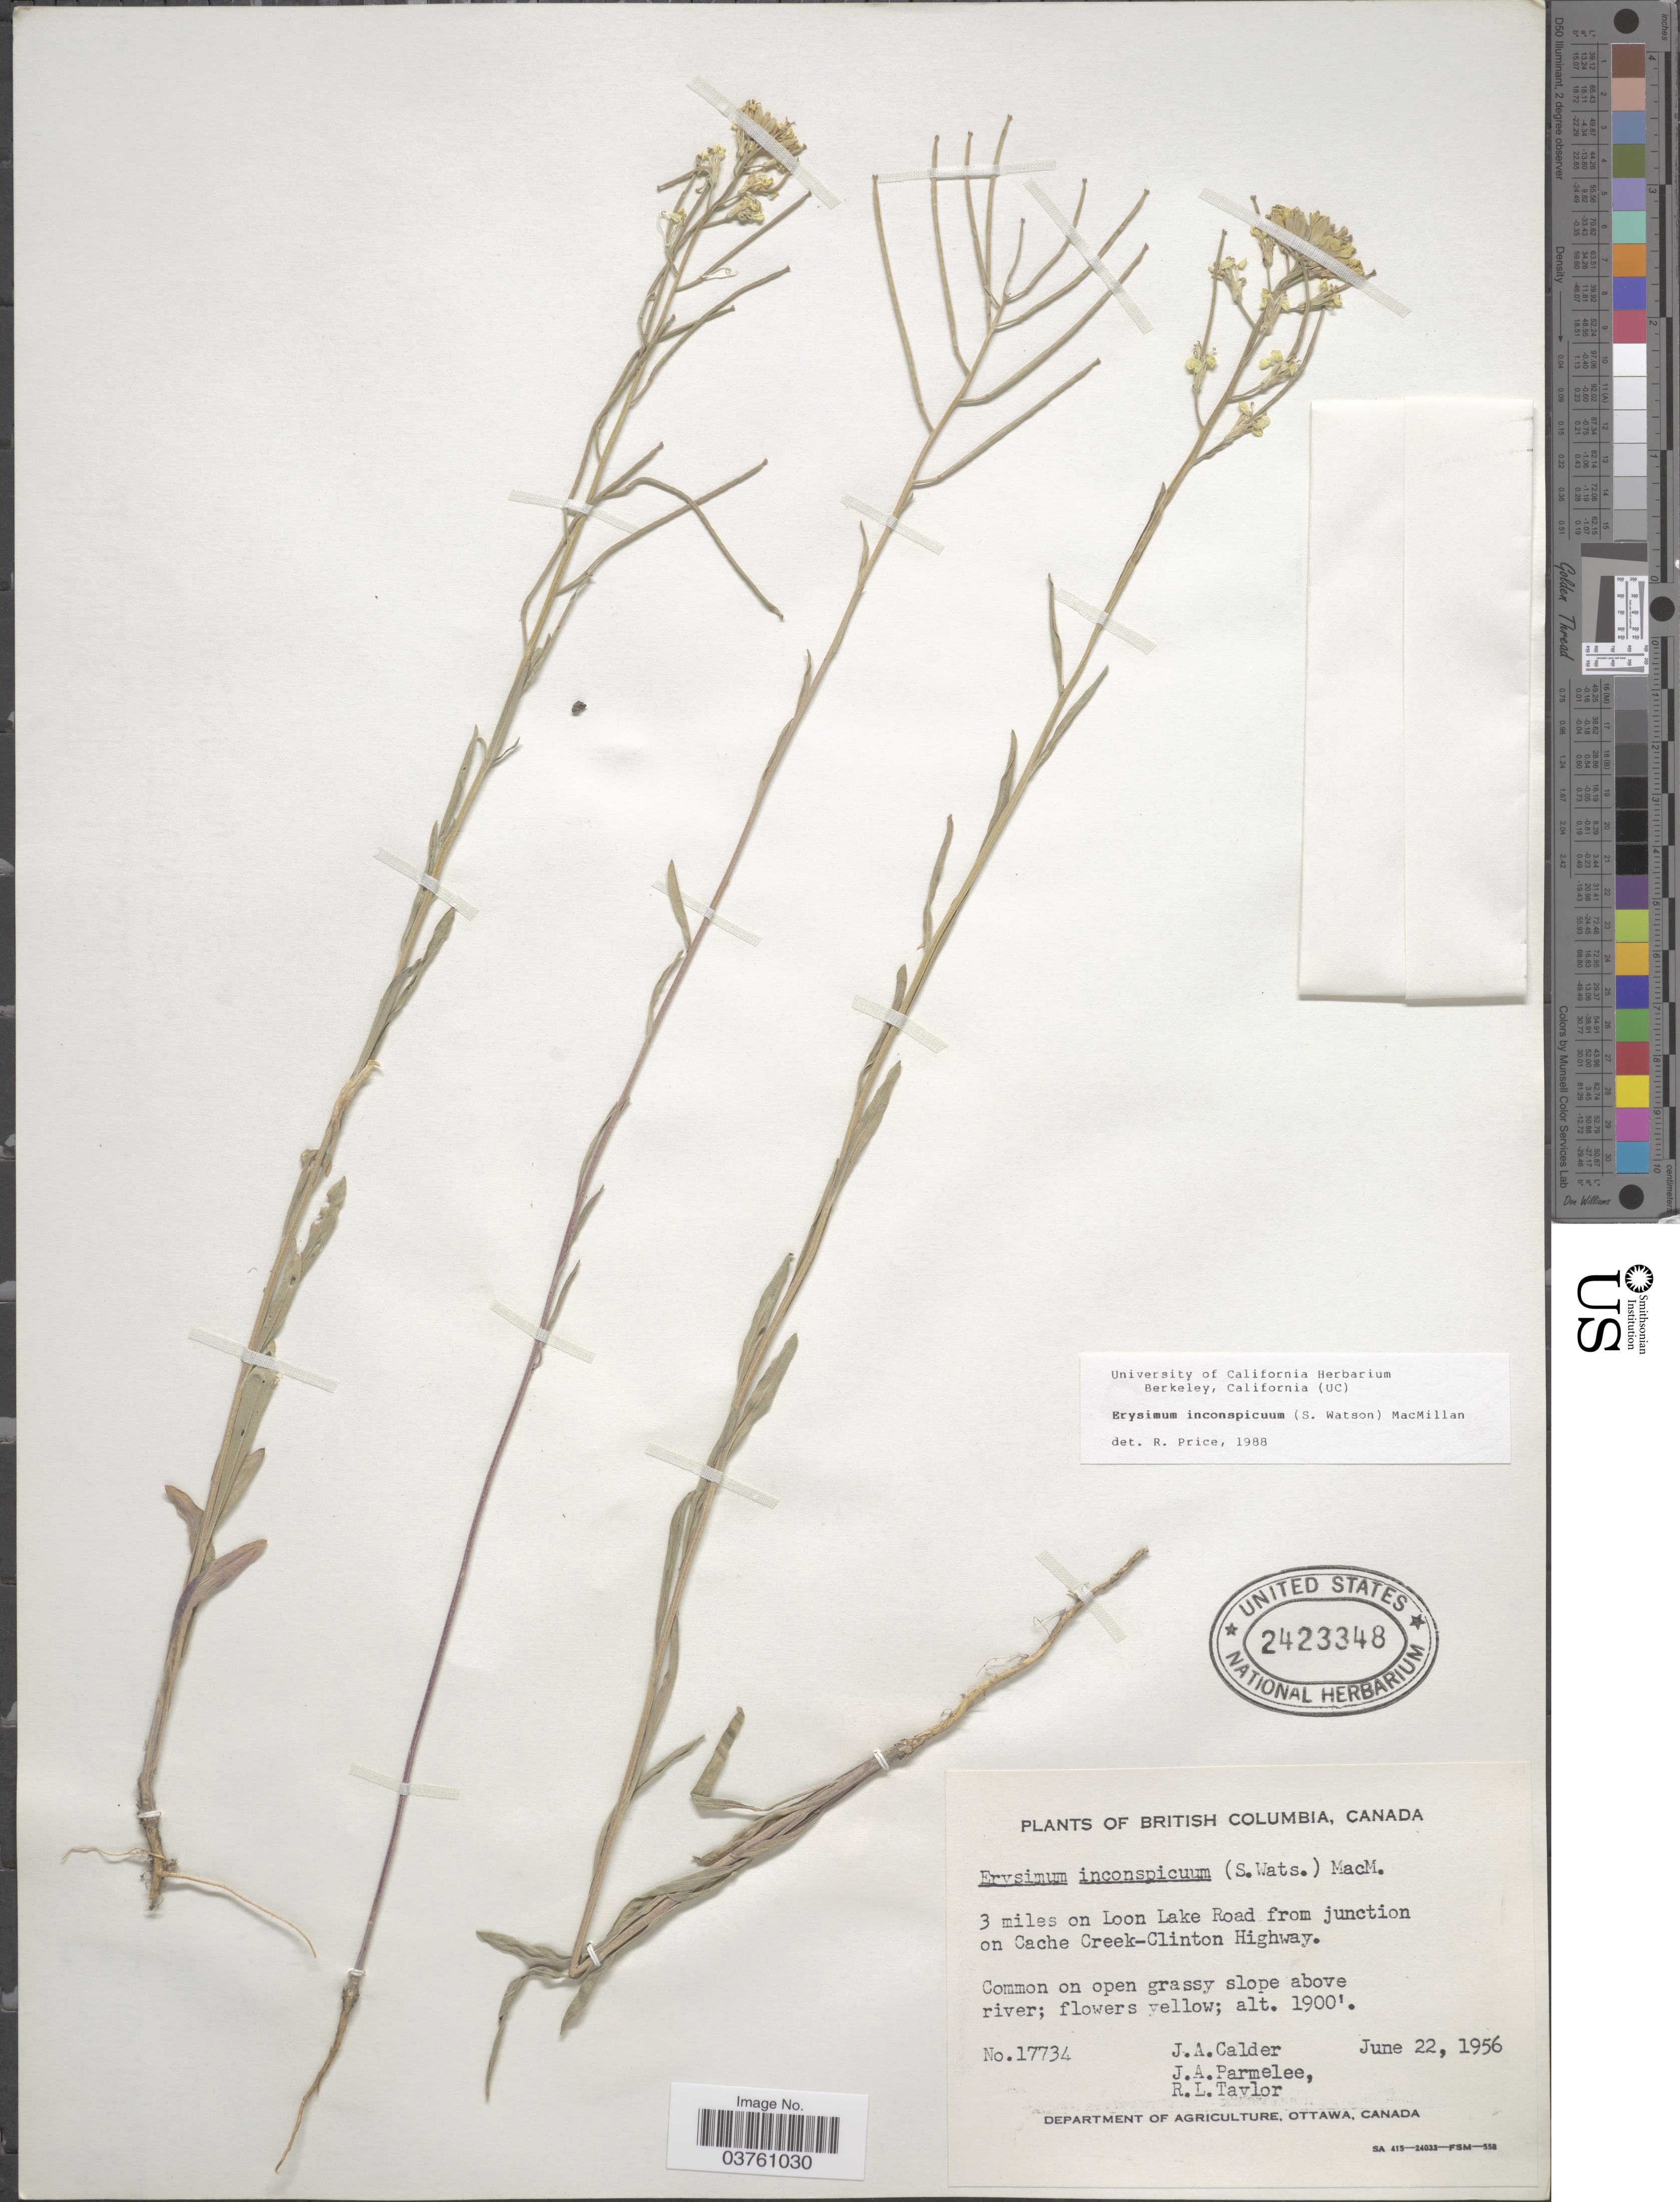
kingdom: Plantae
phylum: Tracheophyta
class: Magnoliopsida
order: Brassicales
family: Brassicaceae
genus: Erysimum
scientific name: Erysimum inconspicuum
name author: (S. Watson) MacMill.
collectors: J. A. Calder, J. A. Parmelee & R. Taylor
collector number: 17734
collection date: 1956-06-22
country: Canada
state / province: British Columbia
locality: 3 miles on Loon Lake Road from junction on Cache Creek- Clinton Highway.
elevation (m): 579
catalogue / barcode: US 2423348